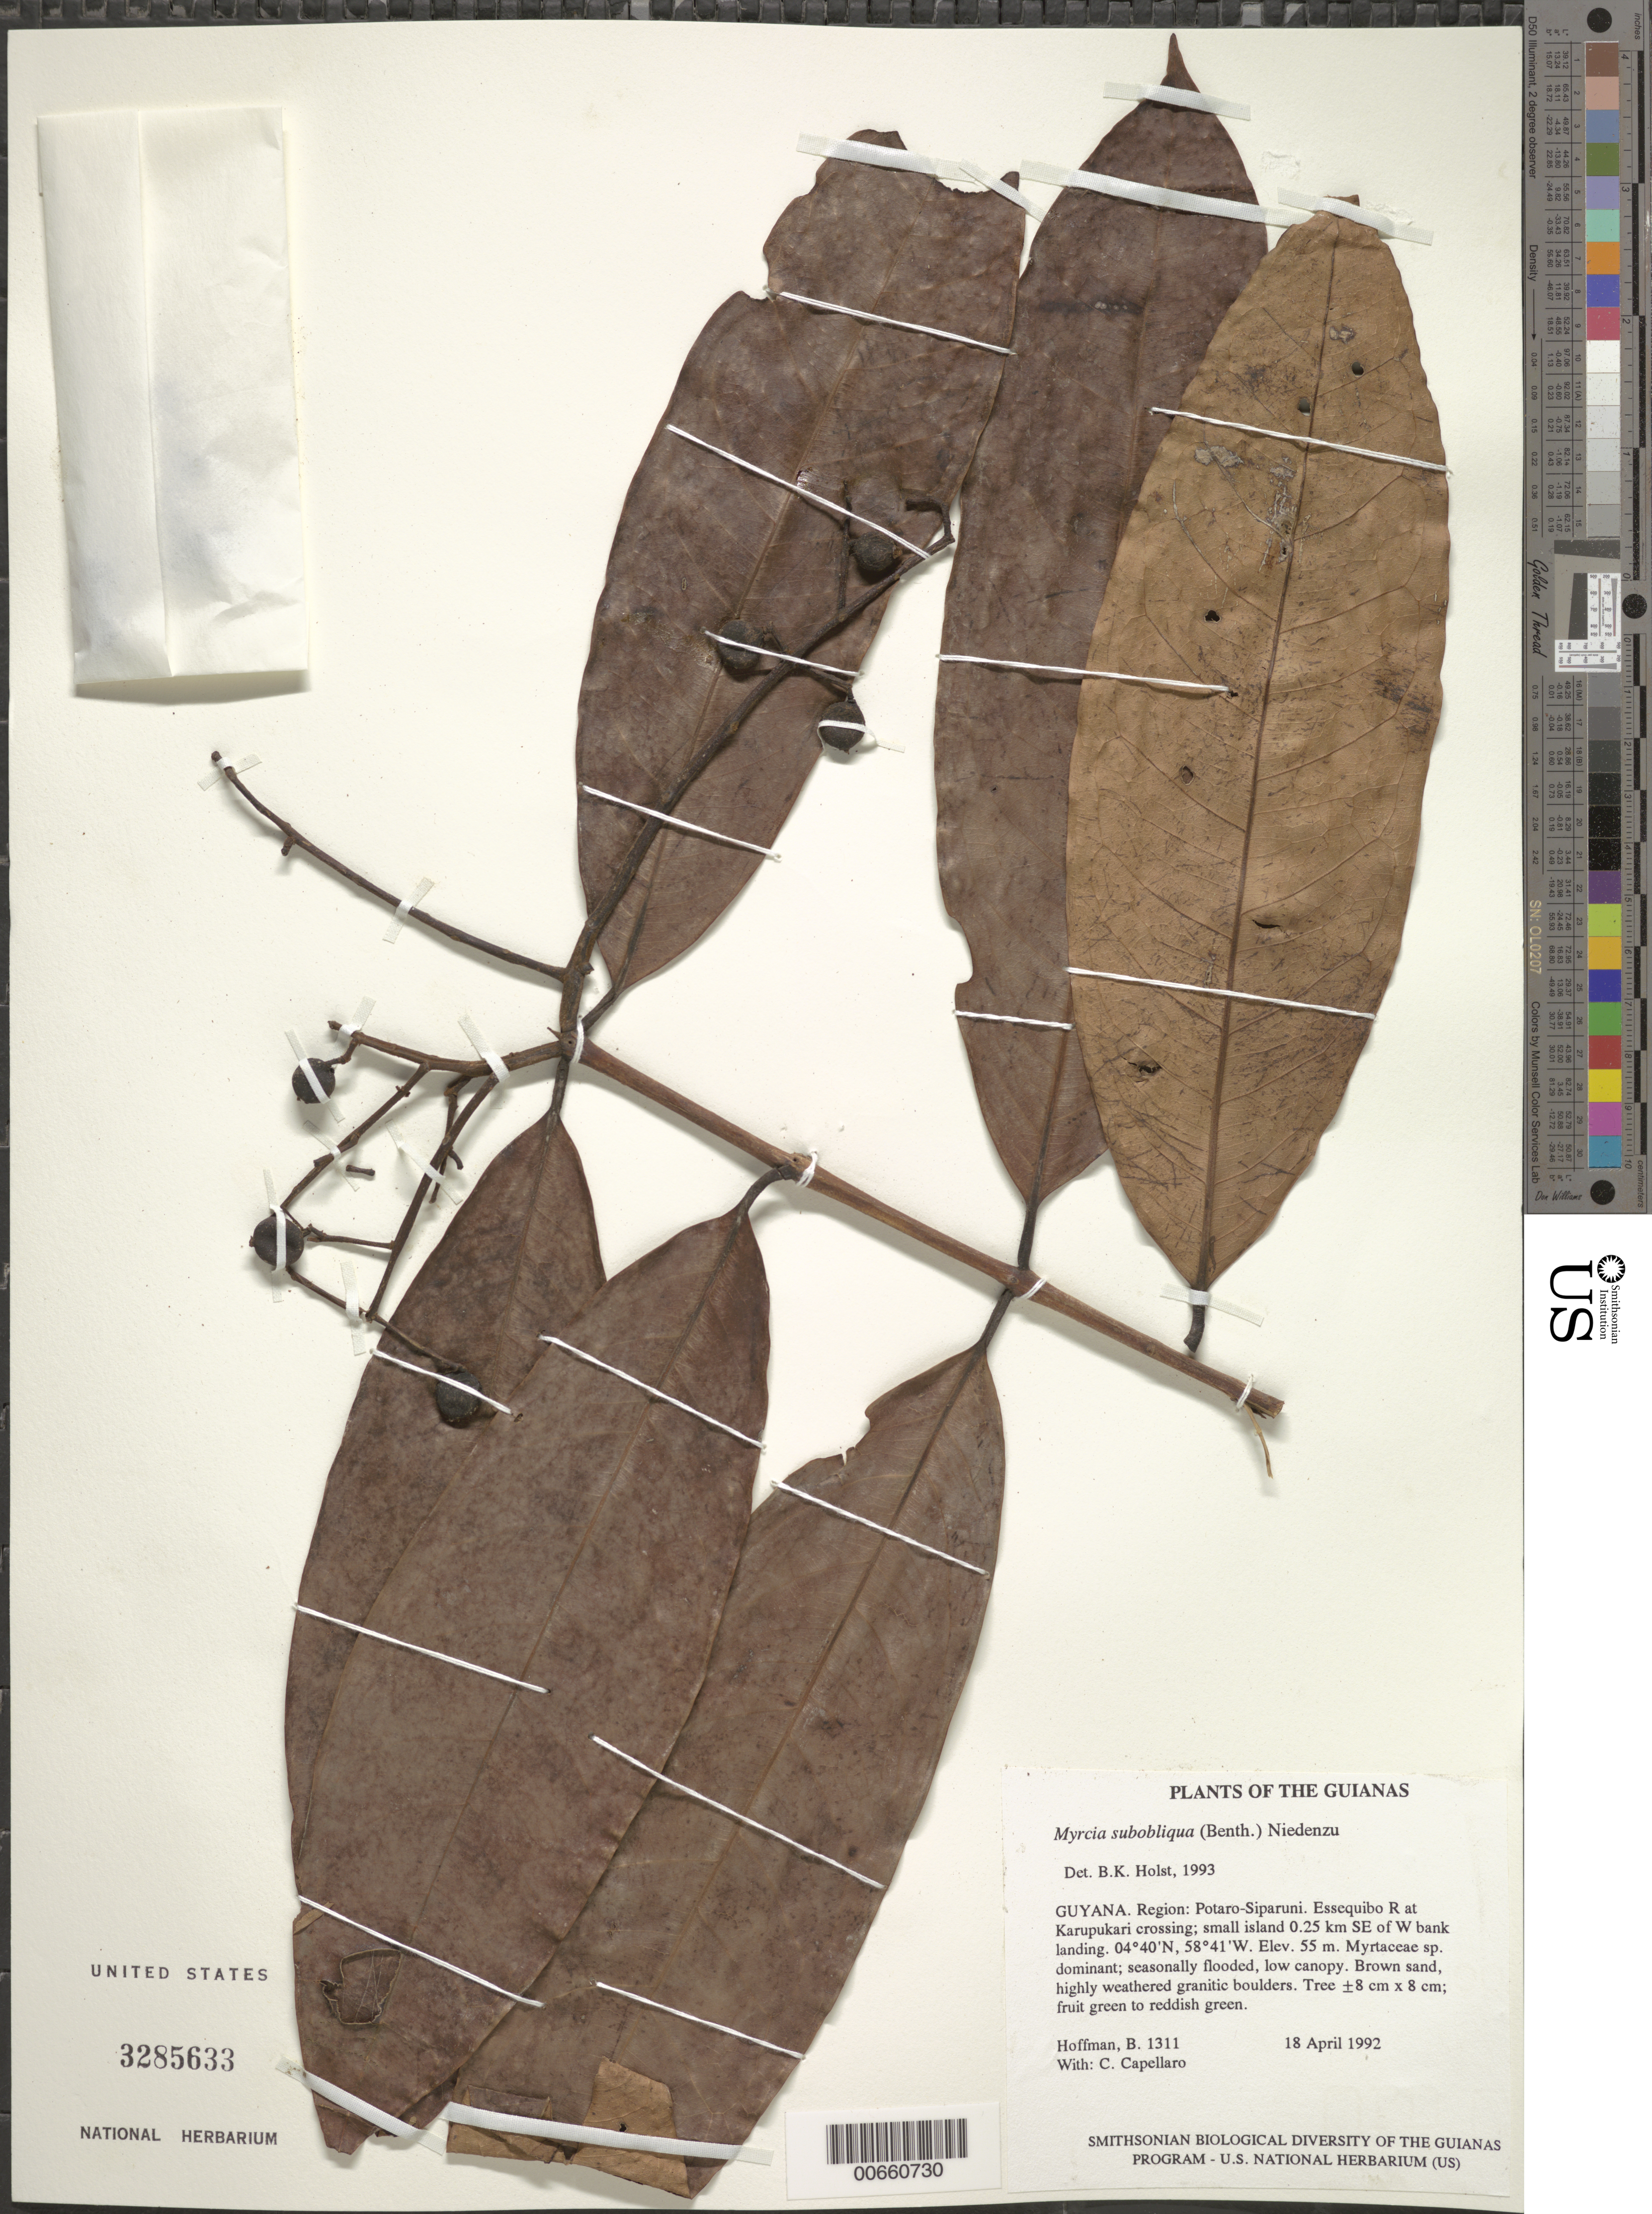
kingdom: Plantae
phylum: Tracheophyta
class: Magnoliopsida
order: Myrtales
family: Myrtaceae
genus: Myrcia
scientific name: Myrcia subobliqua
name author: (Benth.) Neidenzu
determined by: Holst, Bruce K.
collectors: B. Hoffman & C. Capellaro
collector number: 1311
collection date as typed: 18 April 1992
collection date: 1992-04-18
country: Guyana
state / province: Potaro-Siparuni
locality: Essequibo River at Karupukari crossing; beach on Indian House island, 1 km N. Iwokrama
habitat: Myrtaceae sp. dominant; seasonally flooded, low canopy. Brown sand, highly weathered granitic boulders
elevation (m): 55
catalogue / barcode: US 3285633